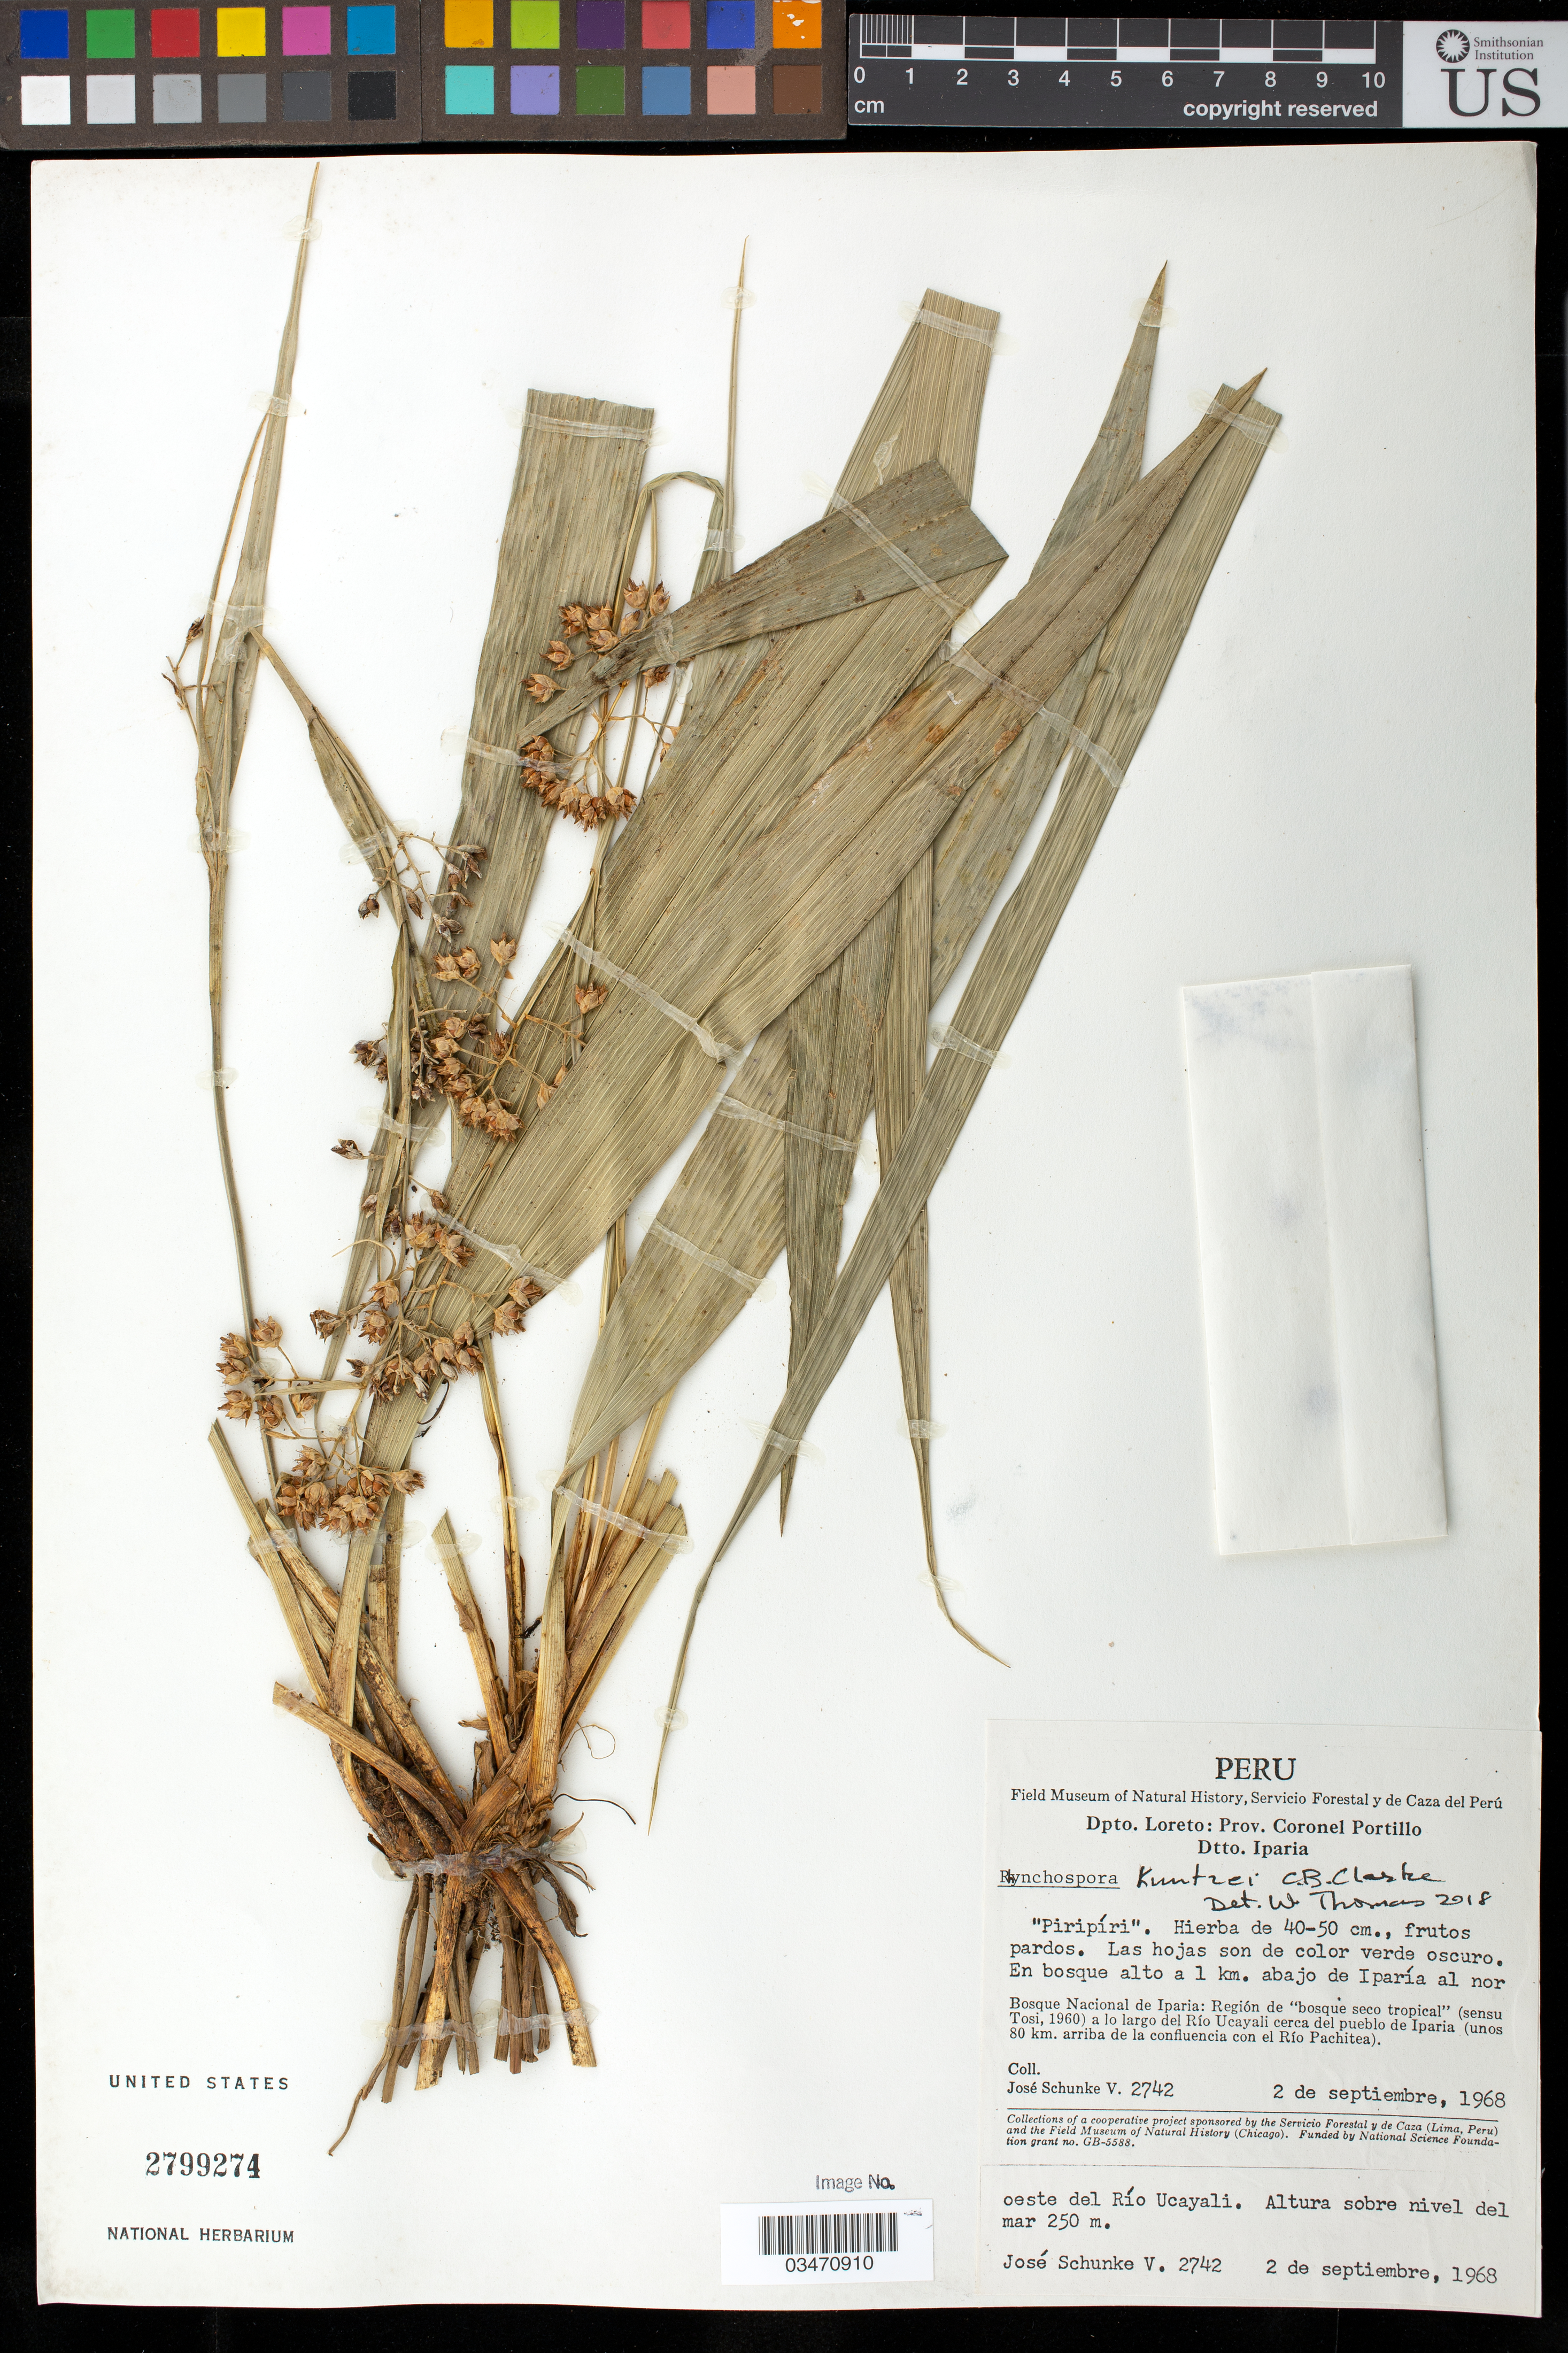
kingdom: Plantae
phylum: Tracheophyta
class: Liliopsida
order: Poales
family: Cyperaceae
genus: Rhynchospora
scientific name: Rhynchospora kuntzei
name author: C.B. Clarke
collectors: J. M. Schunke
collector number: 2742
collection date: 1968-09-02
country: Peru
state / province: Ucayali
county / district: Coronel Portillo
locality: Bosque Nacional de Iparia: Region de "bosque seco tropical" (sensu Tosi, 1960) a lo largo del Rio Ucanyali cerca del pueblo de Iparia ( unos 80 m. arriba de la confluencia con el Rio Pachitea). Oste del Rio Ucayali.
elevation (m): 250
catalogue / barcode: US 2799274